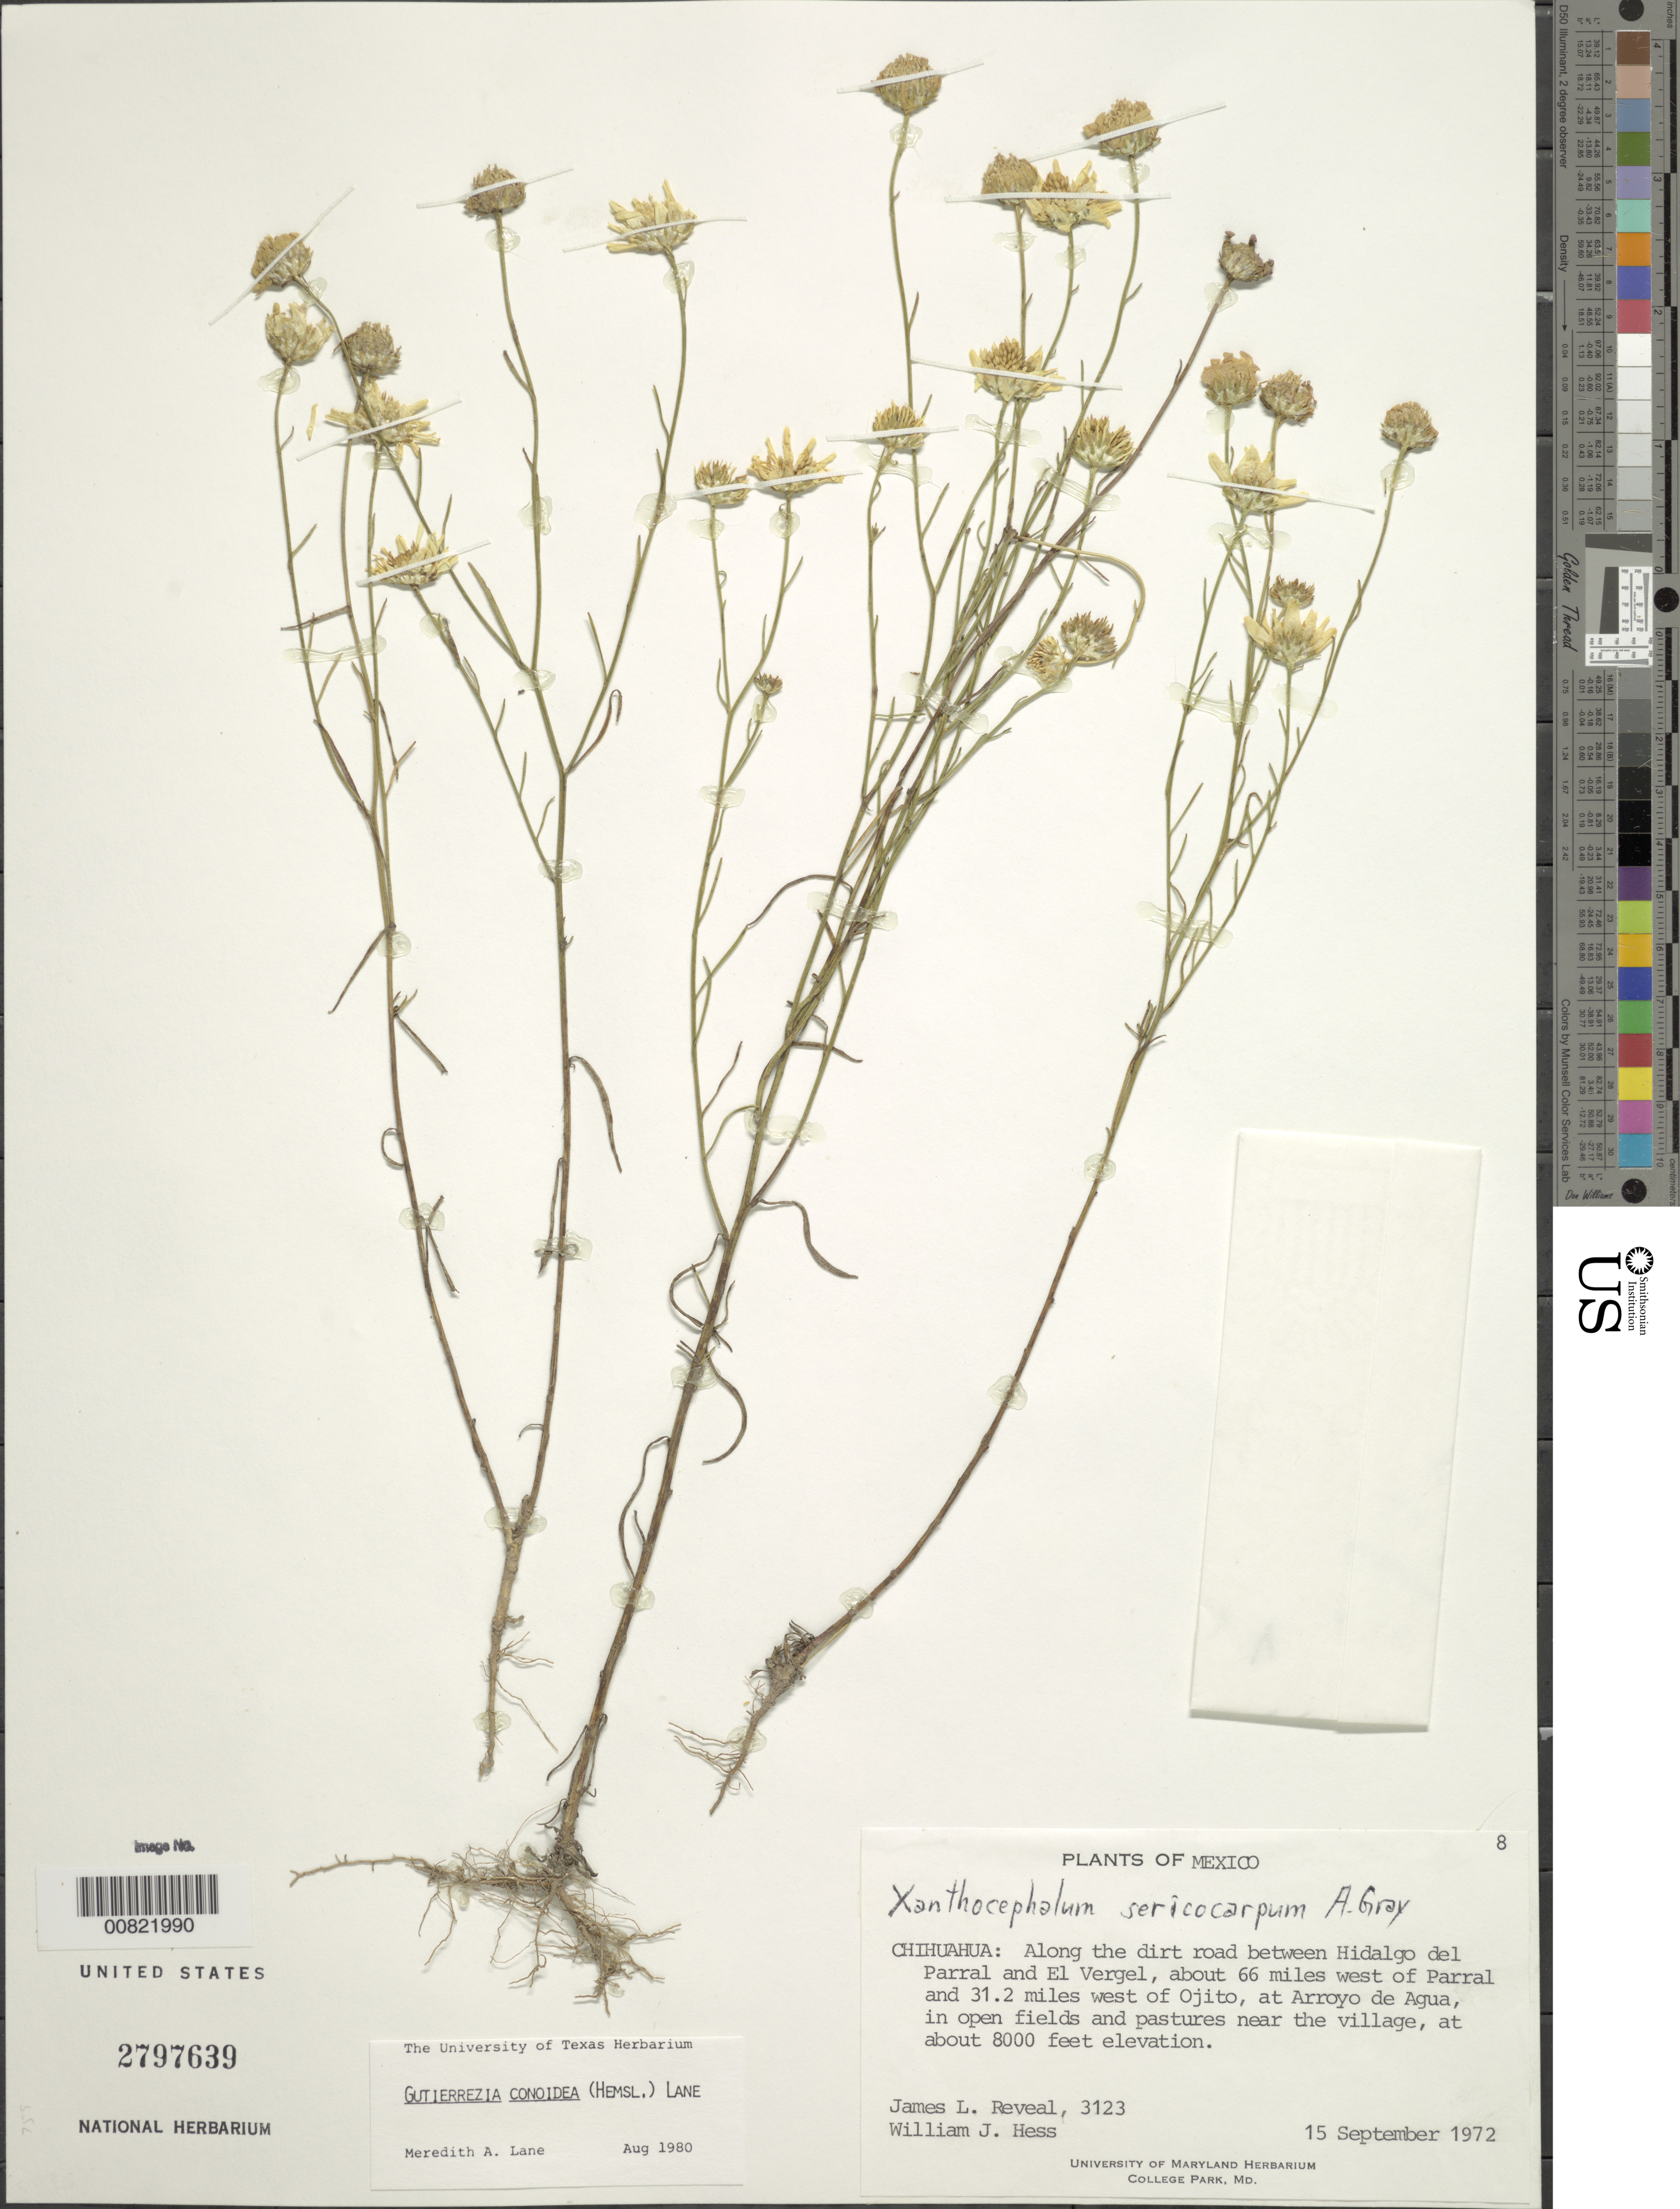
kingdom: Plantae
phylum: Tracheophyta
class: Magnoliopsida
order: Asterales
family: Asteraceae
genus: Gutierrezia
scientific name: Gutierrezia conoidea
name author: (Hemsl.) M.A. Lane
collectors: J. L. Reveal & W. Hess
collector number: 3123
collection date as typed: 15 Sep 1972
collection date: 1972-09-15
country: Mexico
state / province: Chihuahua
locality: Along the dirt road between Hidalgo del Parral and El Vergel, about 66 miles west of Parral and 31.2 miles west of Ojito, at Arroyo de Agua, near the village.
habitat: Open fields and pastures.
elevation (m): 2438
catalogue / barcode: US 2797639